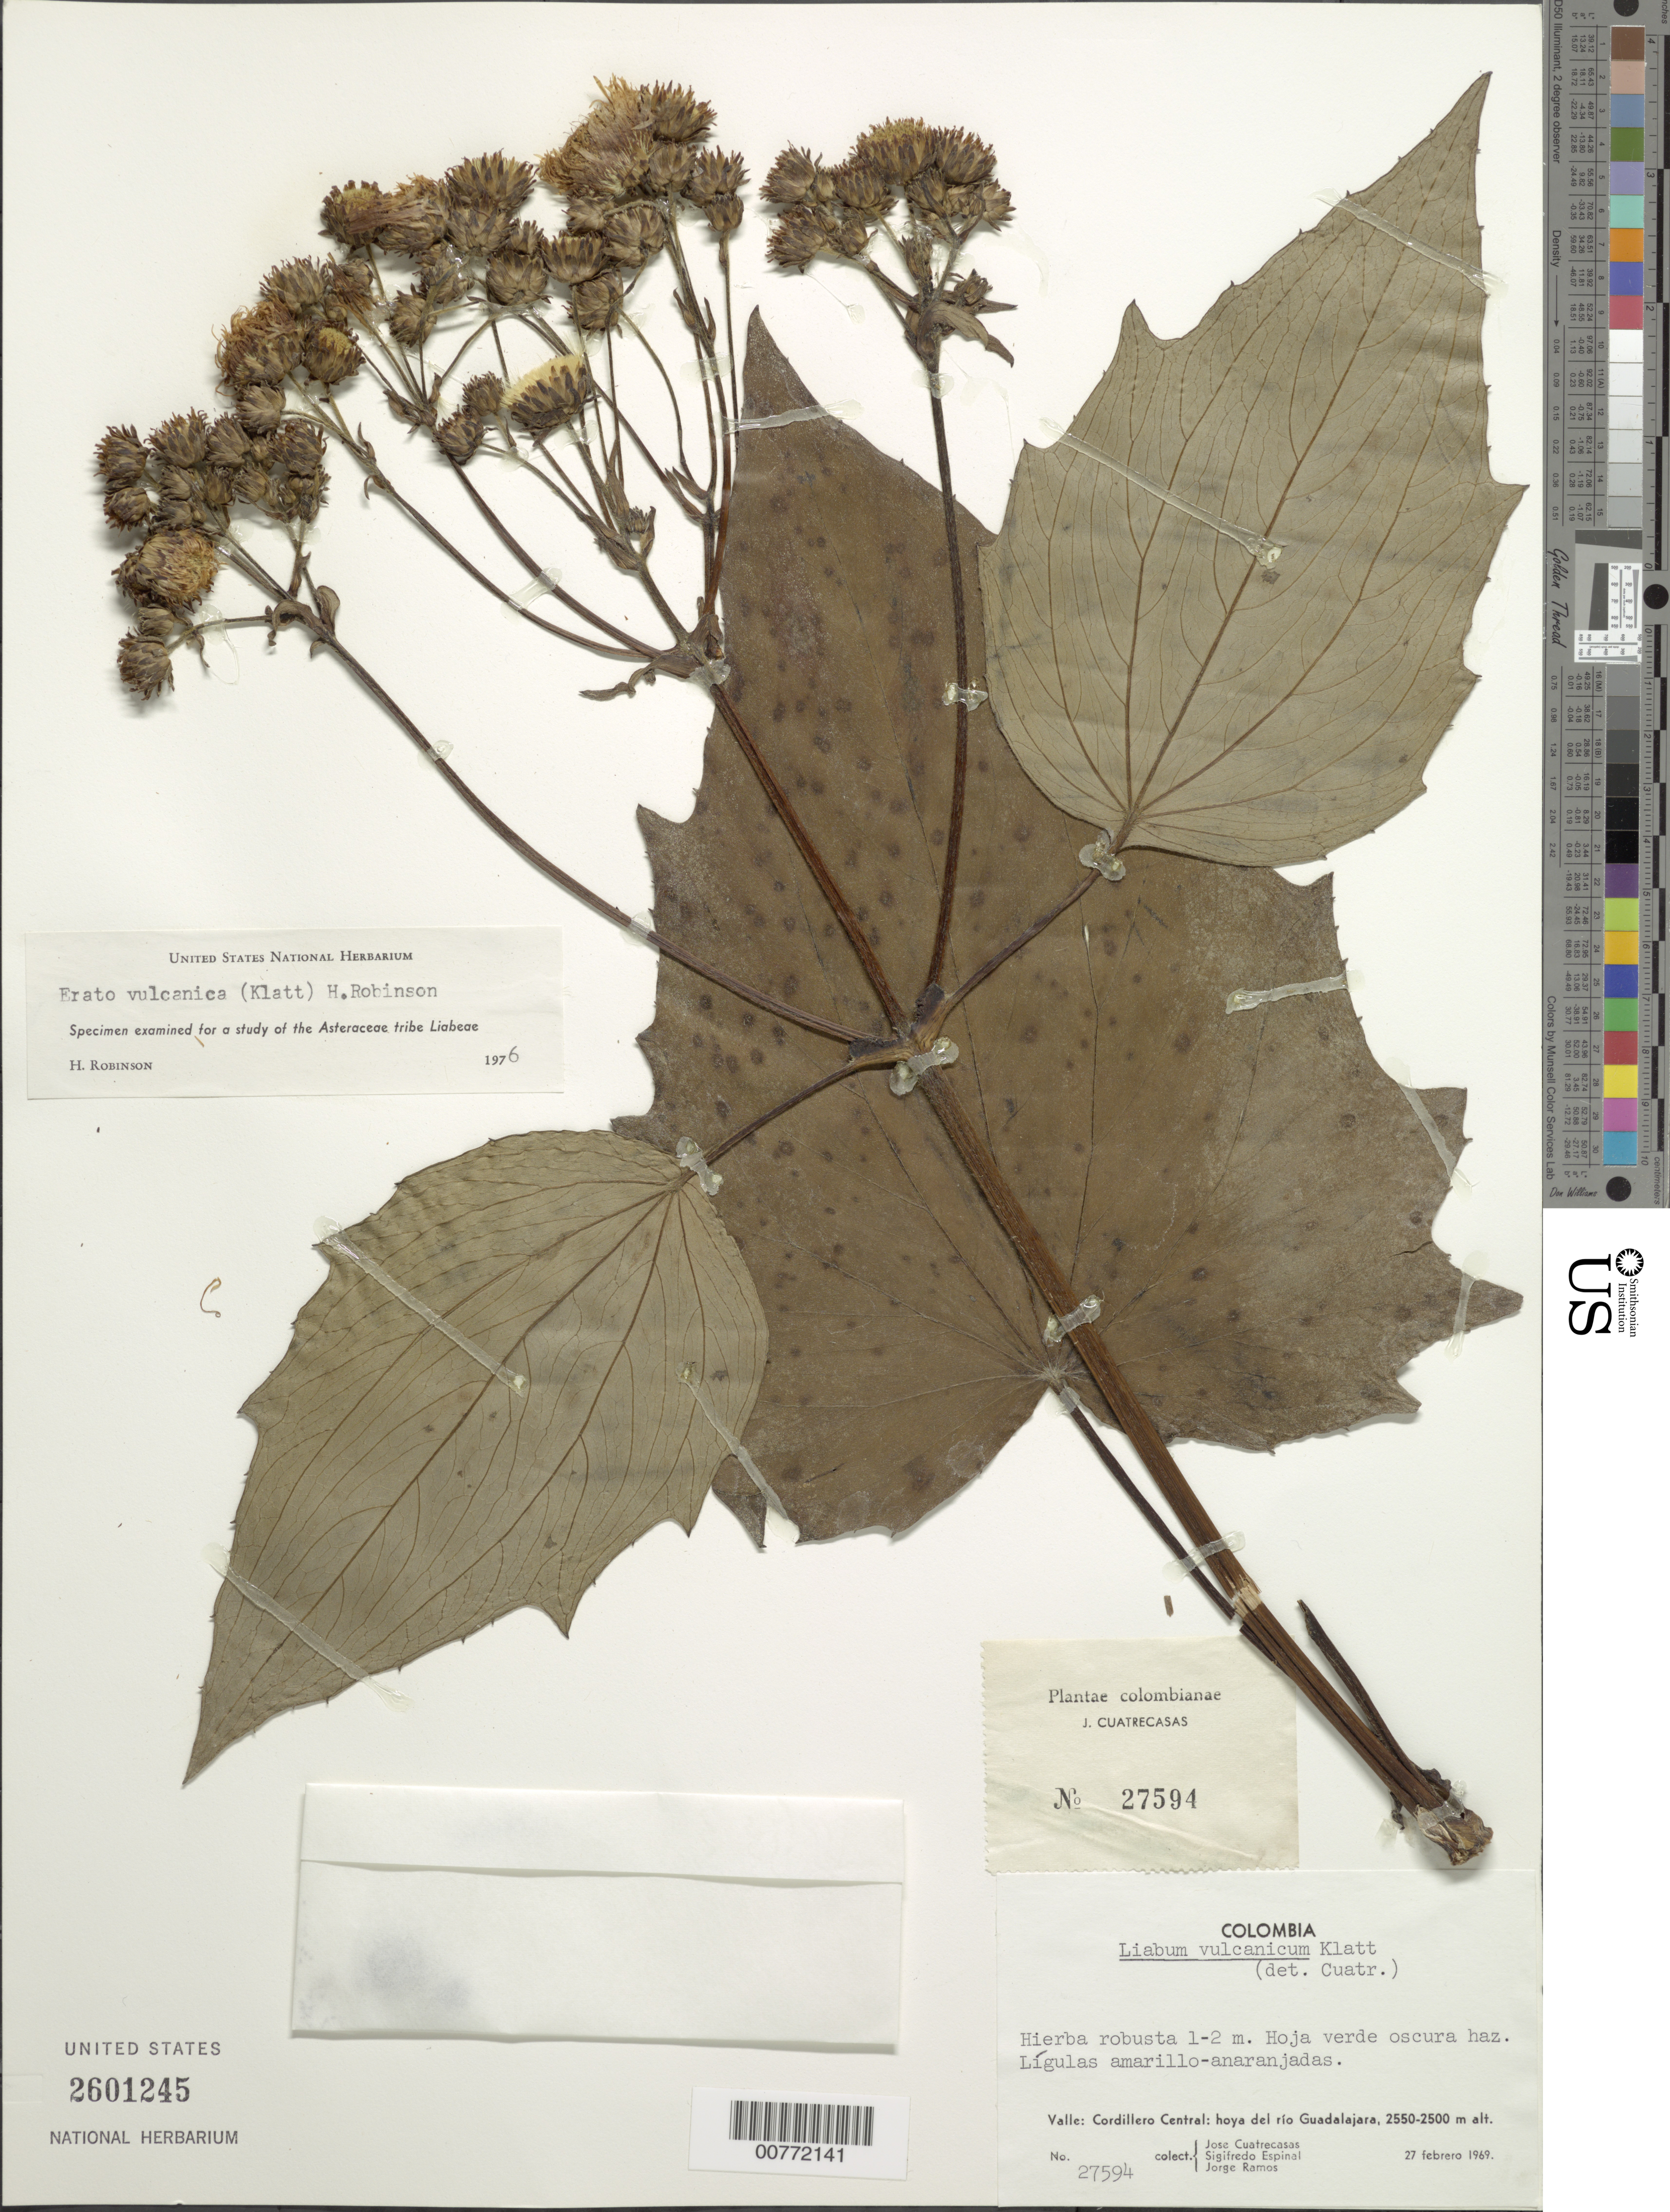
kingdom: Plantae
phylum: Tracheophyta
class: Magnoliopsida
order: Asterales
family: Asteraceae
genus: Erato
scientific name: Erato vulcanica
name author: (Klatt) H. Rob.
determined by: Robinson, Harold E., (US)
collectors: J. Cuatrecasas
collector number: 27594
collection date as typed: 27-Feb-69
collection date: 1969-02-27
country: Colombia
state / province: Valle del Cauca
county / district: Cordillero Central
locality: Cordillera Central, hoya del Río Guadalajara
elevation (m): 2550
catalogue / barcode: US 2601245